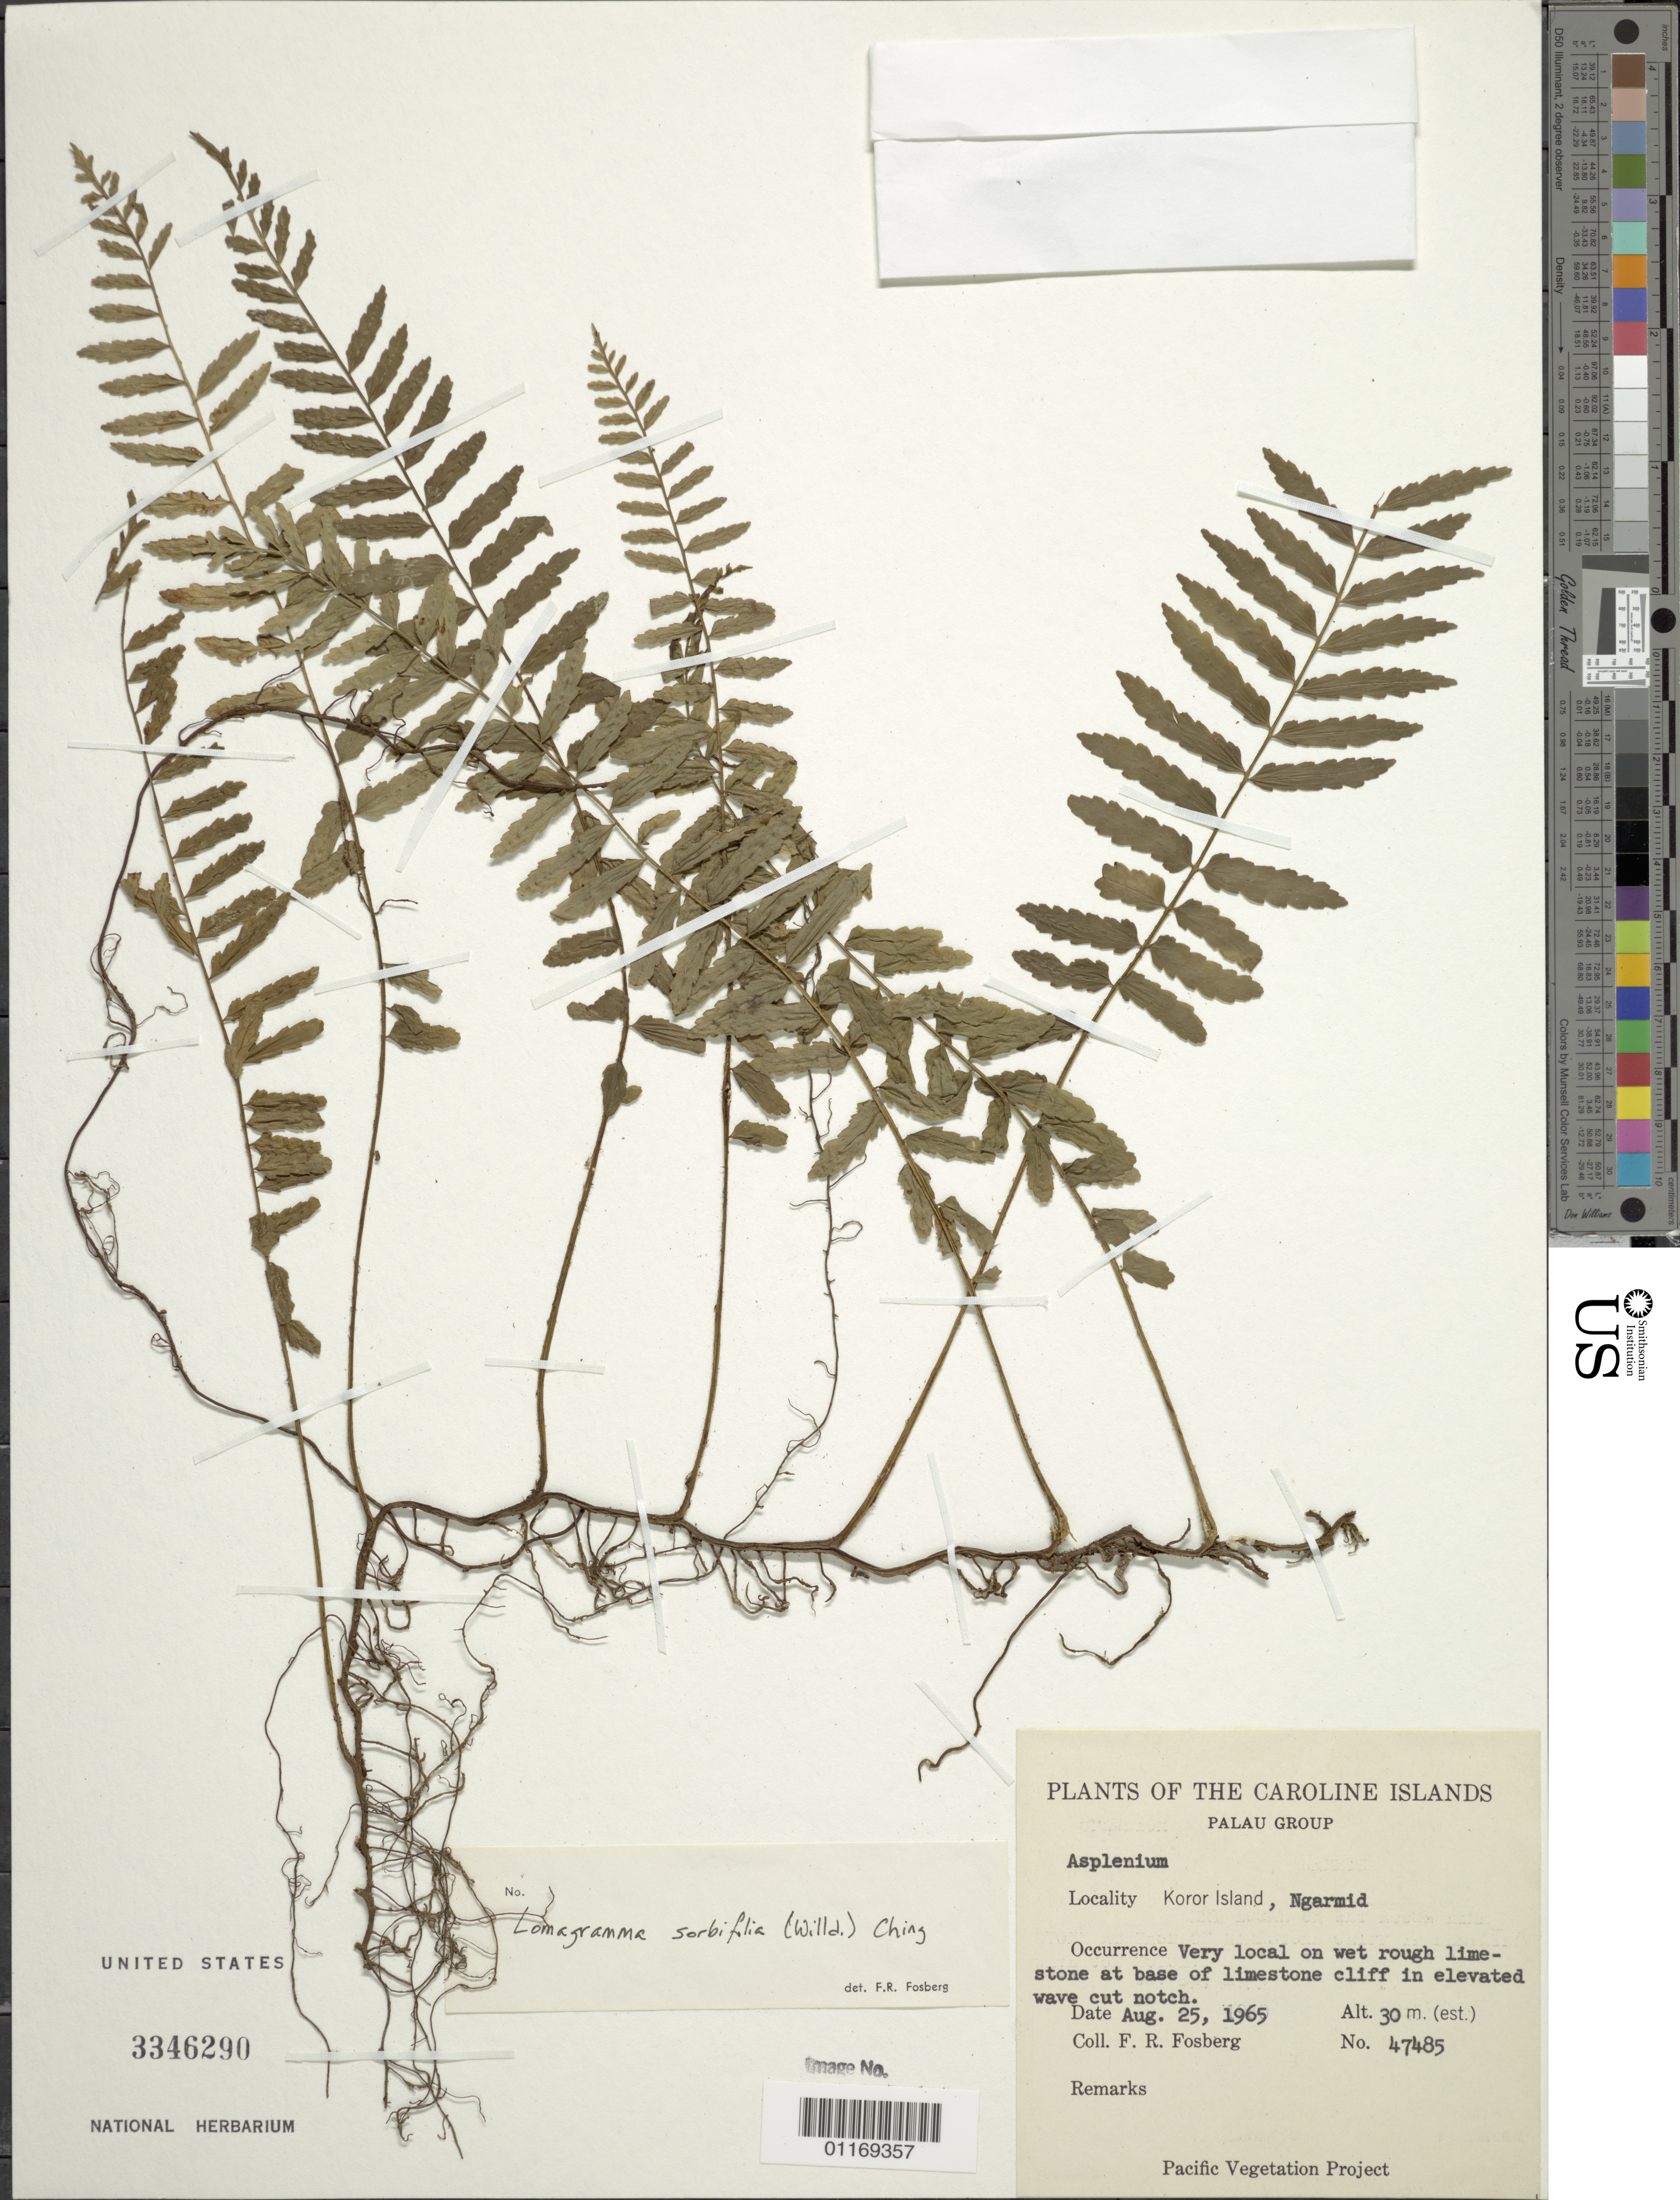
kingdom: Plantae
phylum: Tracheophyta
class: Polypodiopsida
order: Polypodiales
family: Dryopteridaceae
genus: Lomagramma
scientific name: Lomagramma sorbifolia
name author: (Willd.) Ching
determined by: Fosberg, F. R.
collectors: F. R. Fosberg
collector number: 47485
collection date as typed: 25 Aug 1965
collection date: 1965-08-25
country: Palau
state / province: Koror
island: Oreor [Koror] I.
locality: Ngarmid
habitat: Base of limestone lciff in elevated wavecut notch.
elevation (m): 30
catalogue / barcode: US 3346290